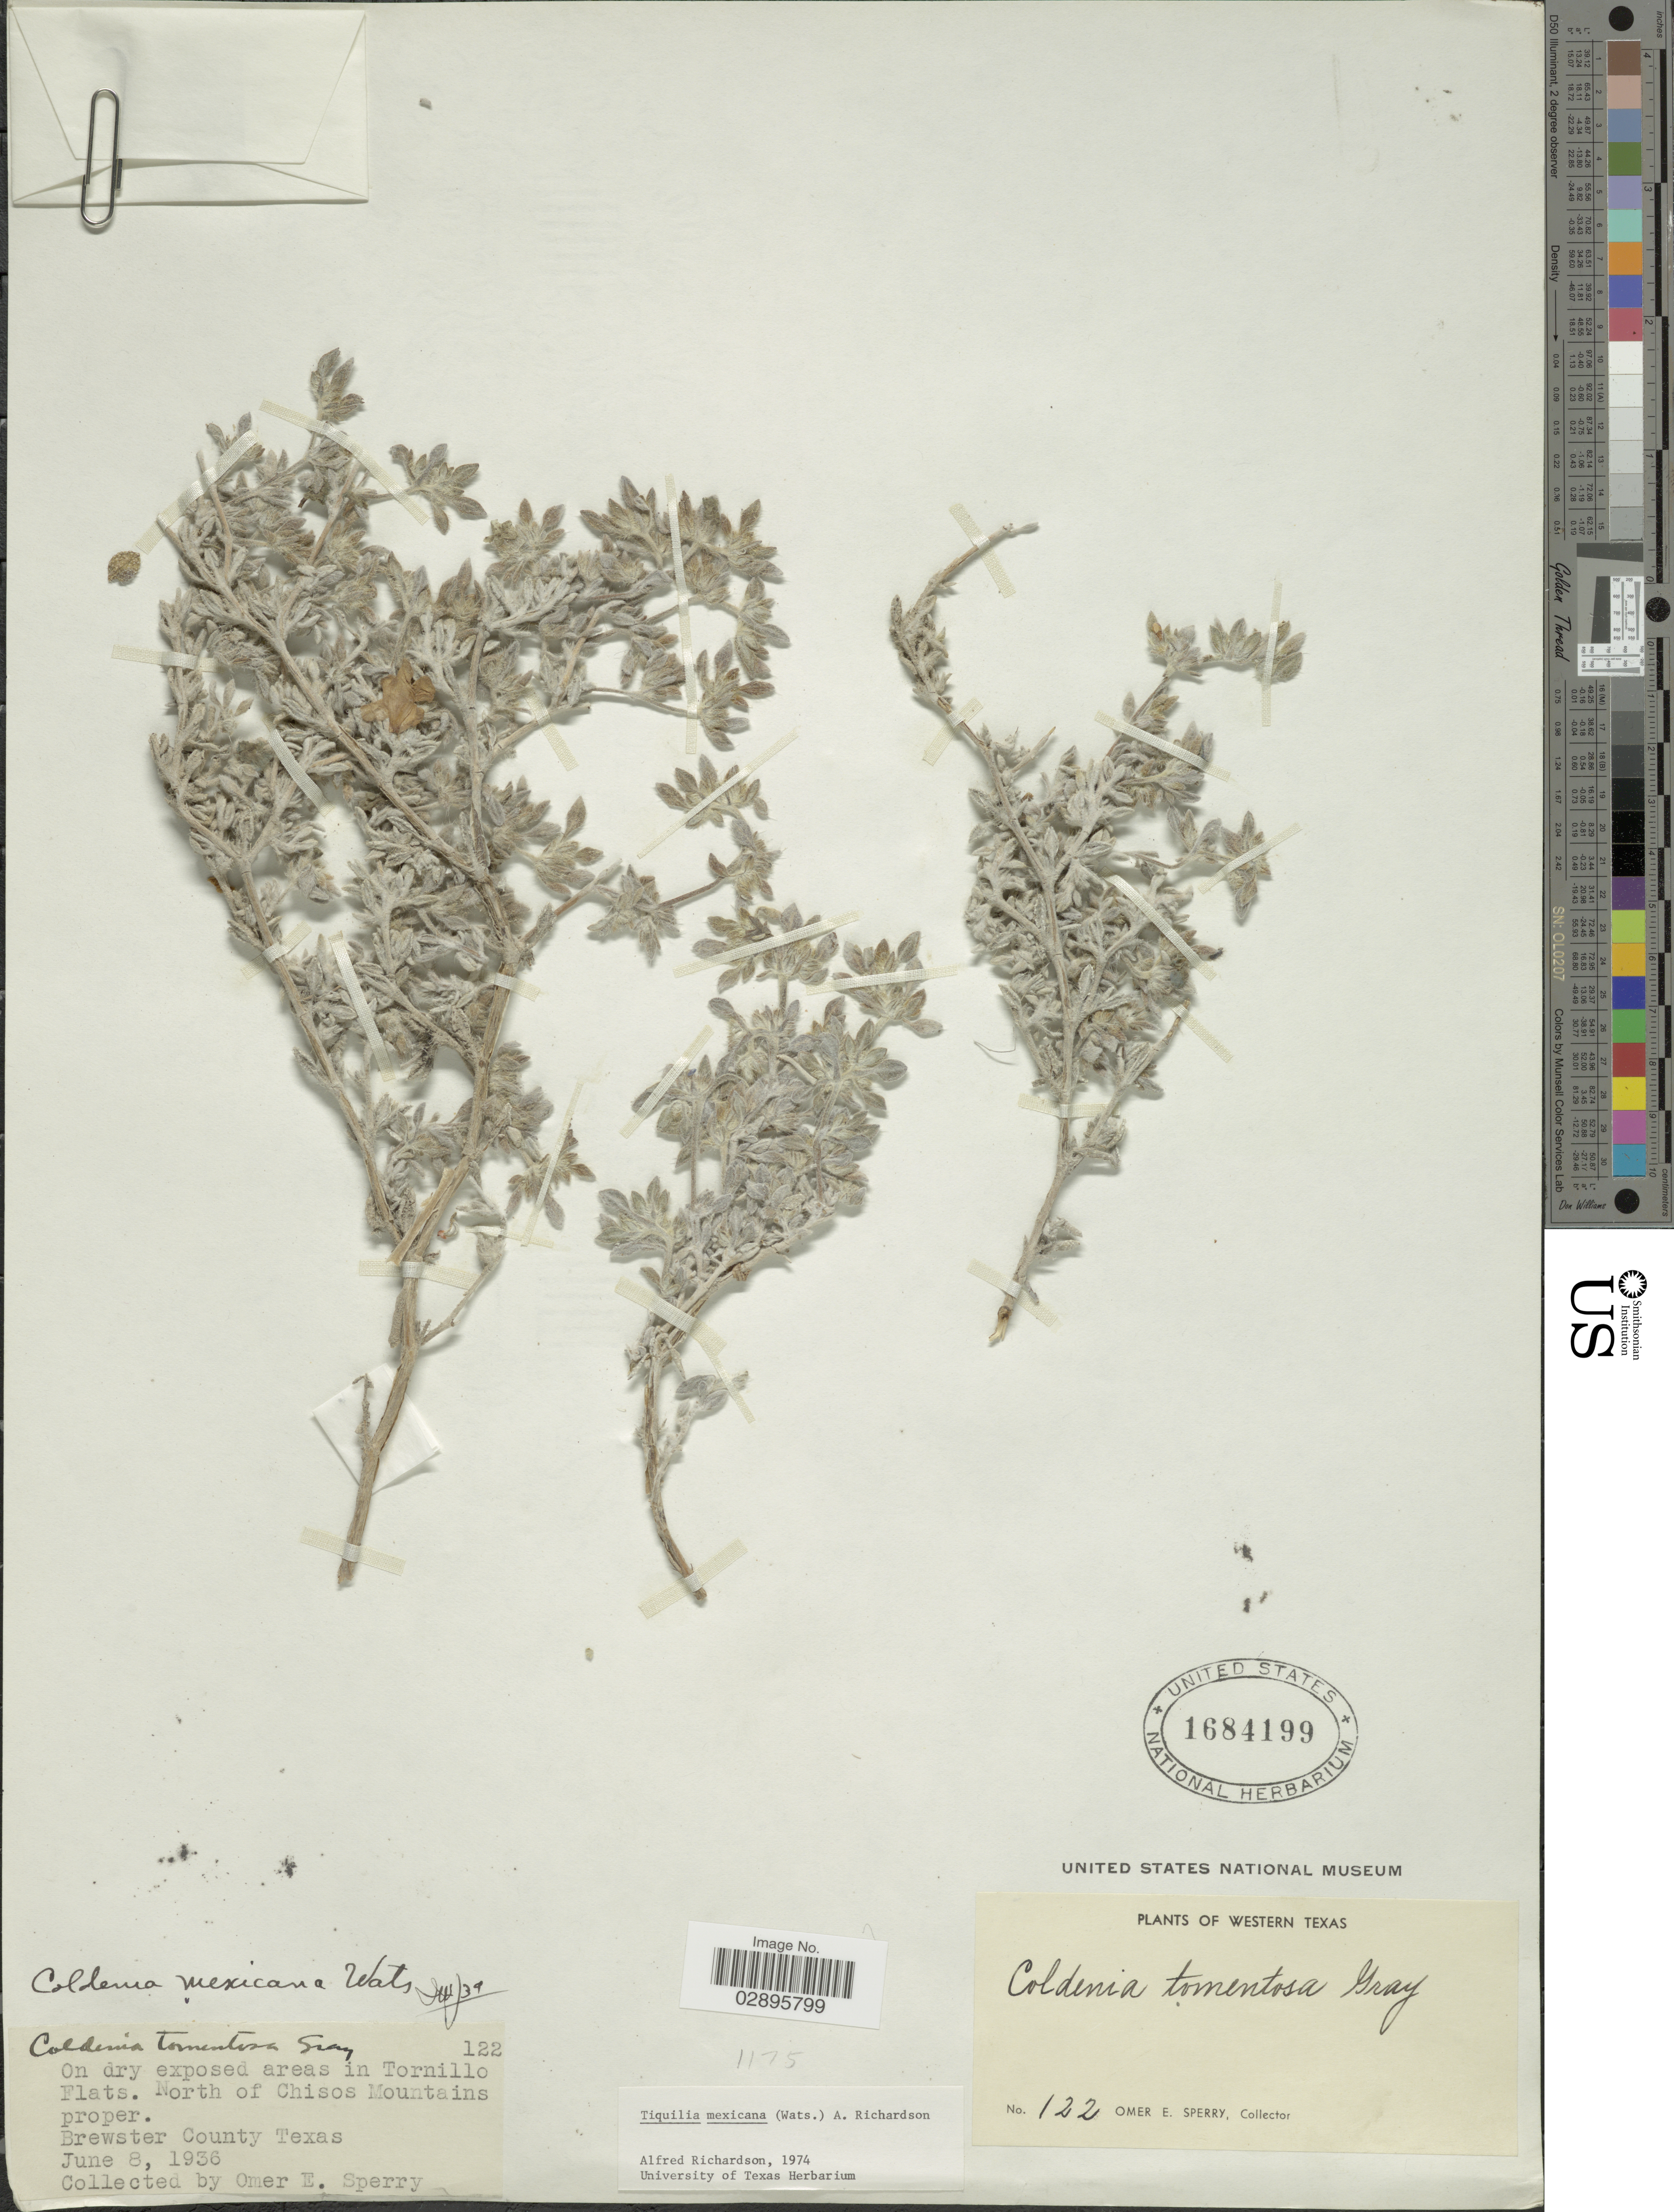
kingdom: Plantae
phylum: Tracheophyta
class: Magnoliopsida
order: Boraginales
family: Ehretiaceae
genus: Tiquilia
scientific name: Tiquilia mexicana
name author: (S. Watson) A.T. Richardson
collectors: O. E. Sperry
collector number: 122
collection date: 1936-06-08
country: United States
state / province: Texas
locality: Western Texas. On dry exposed areas in Tornillo Flats. North of Chisos Mountains proper. Brewster County.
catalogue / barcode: US 1684199